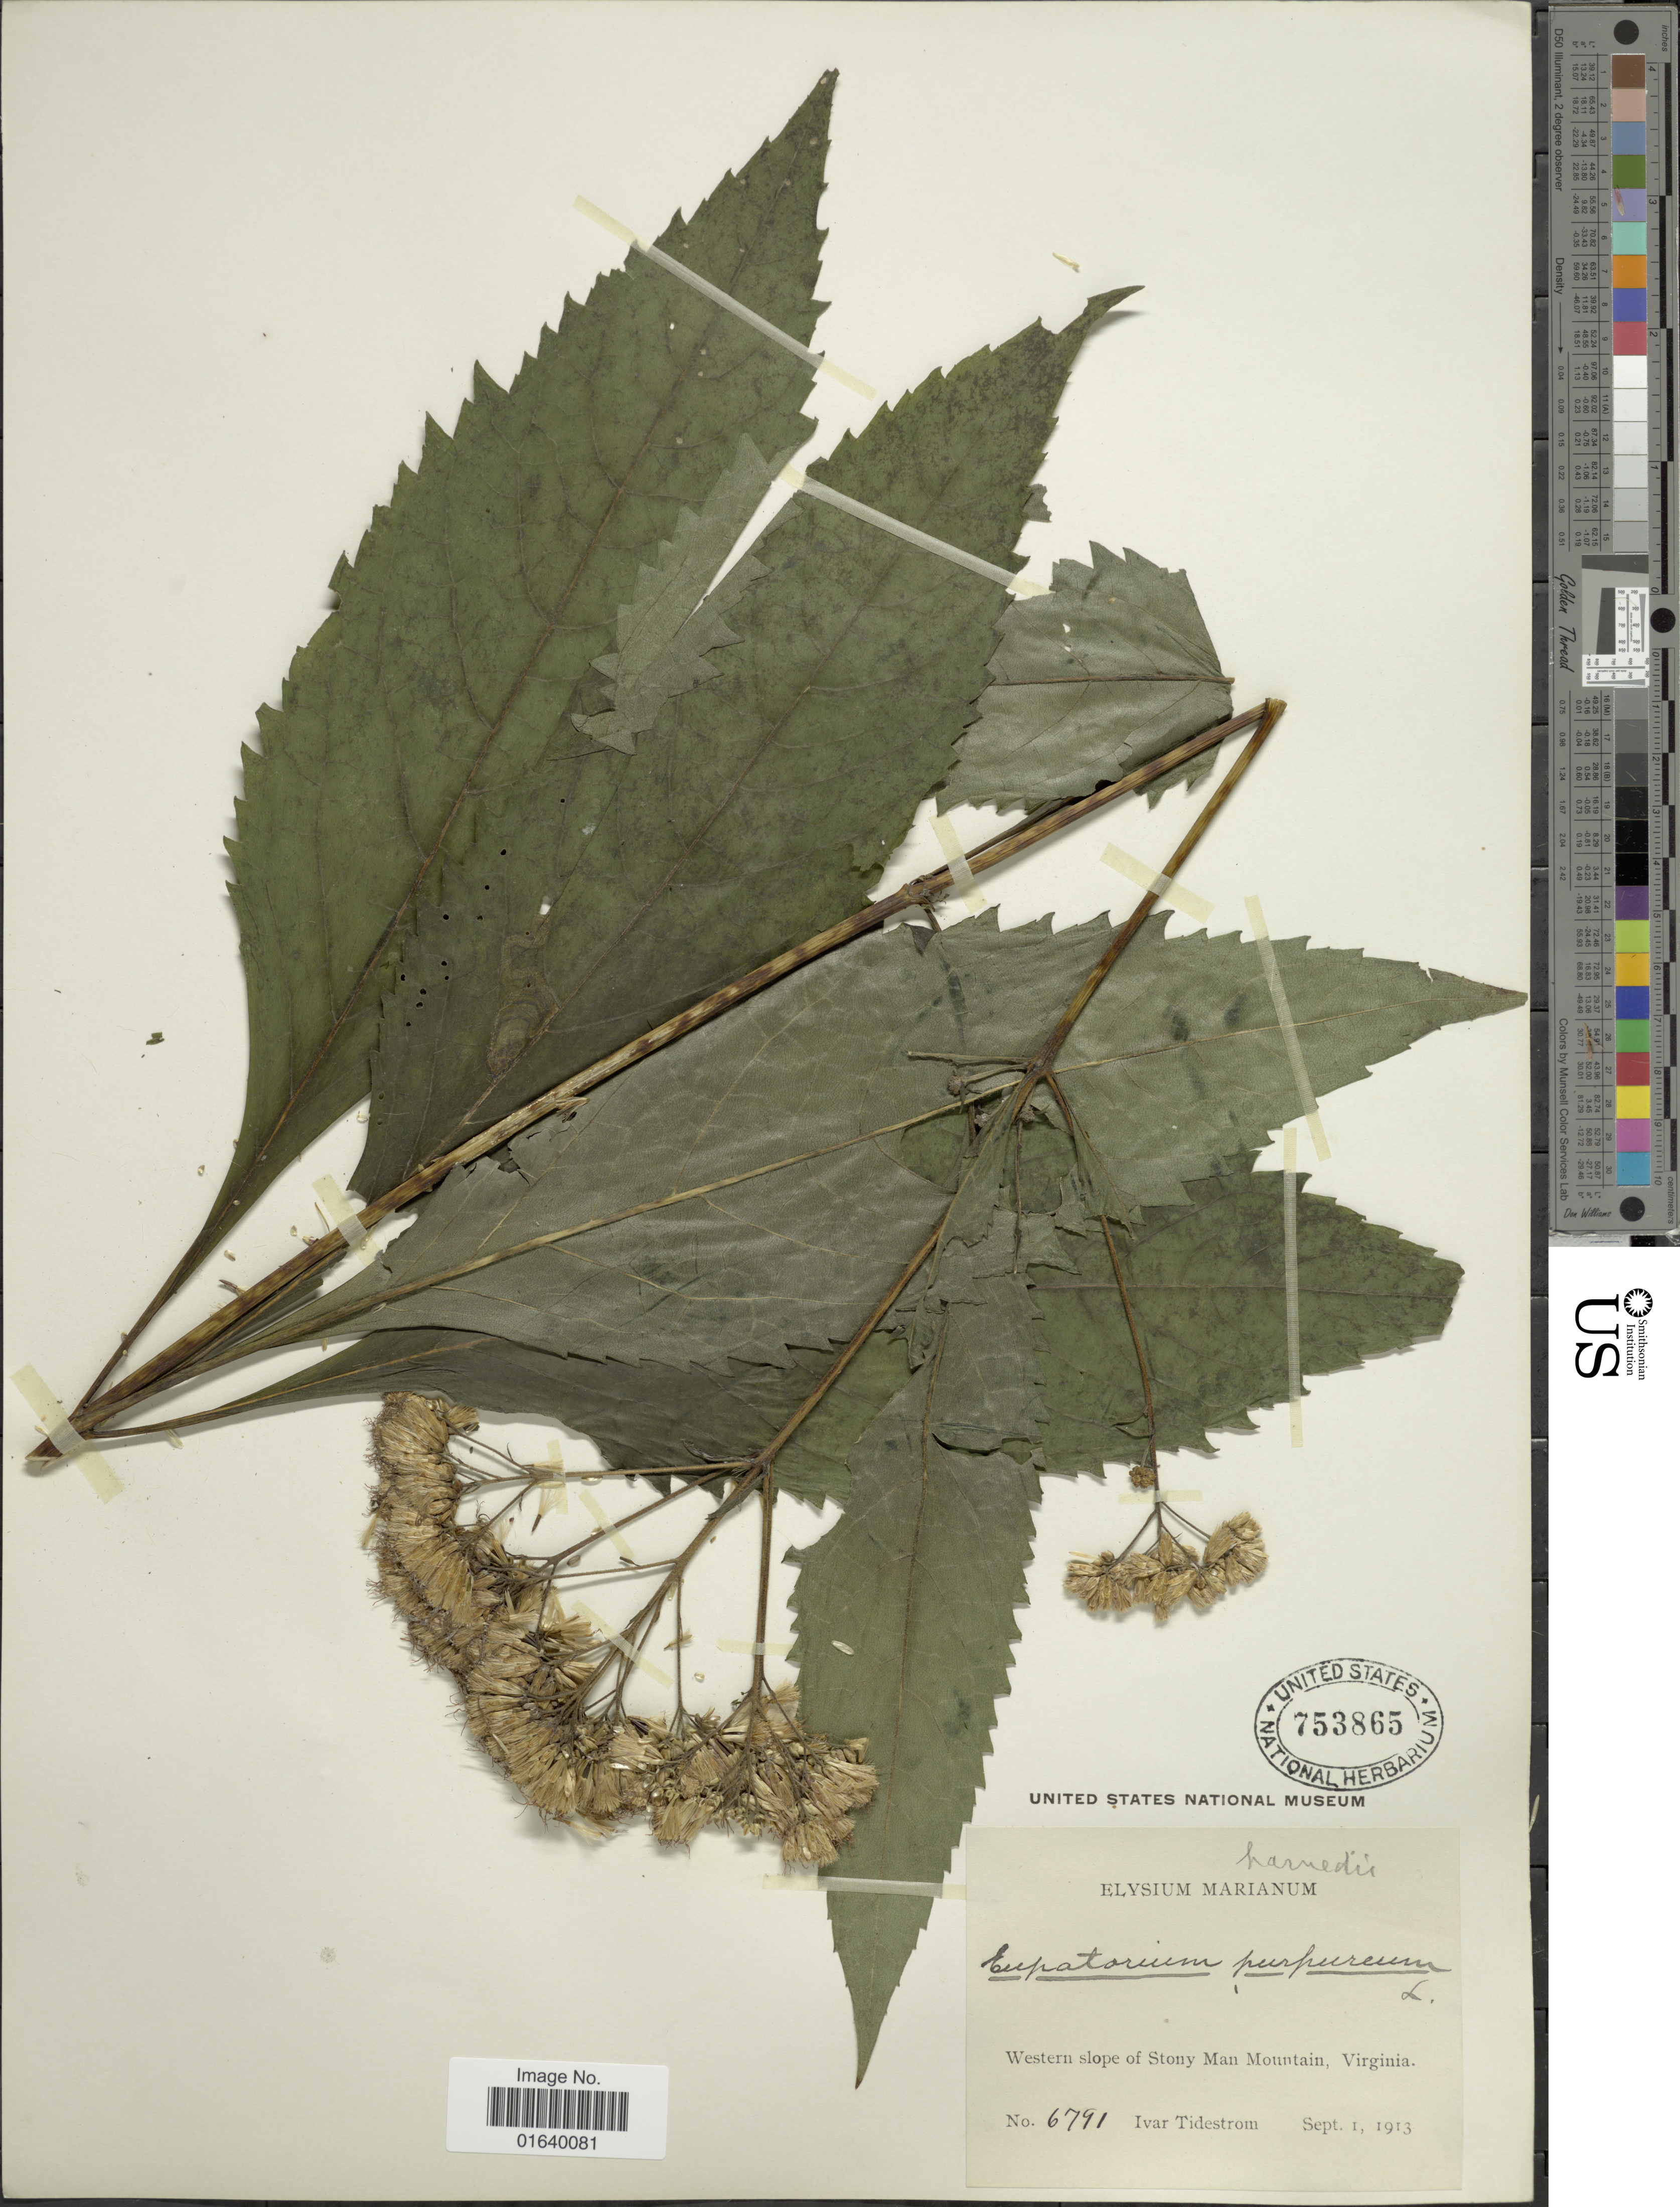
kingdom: Plantae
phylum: Tracheophyta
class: Magnoliopsida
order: Asterales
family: Asteraceae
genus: Eupatorium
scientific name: Eupatorium purpureum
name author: (L.) E.E. Lamont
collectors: I. F. Tidestrom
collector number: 6791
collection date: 1913-09-01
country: United States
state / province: Virginia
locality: Western slope of Stony Man Mountain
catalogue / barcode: US 753865